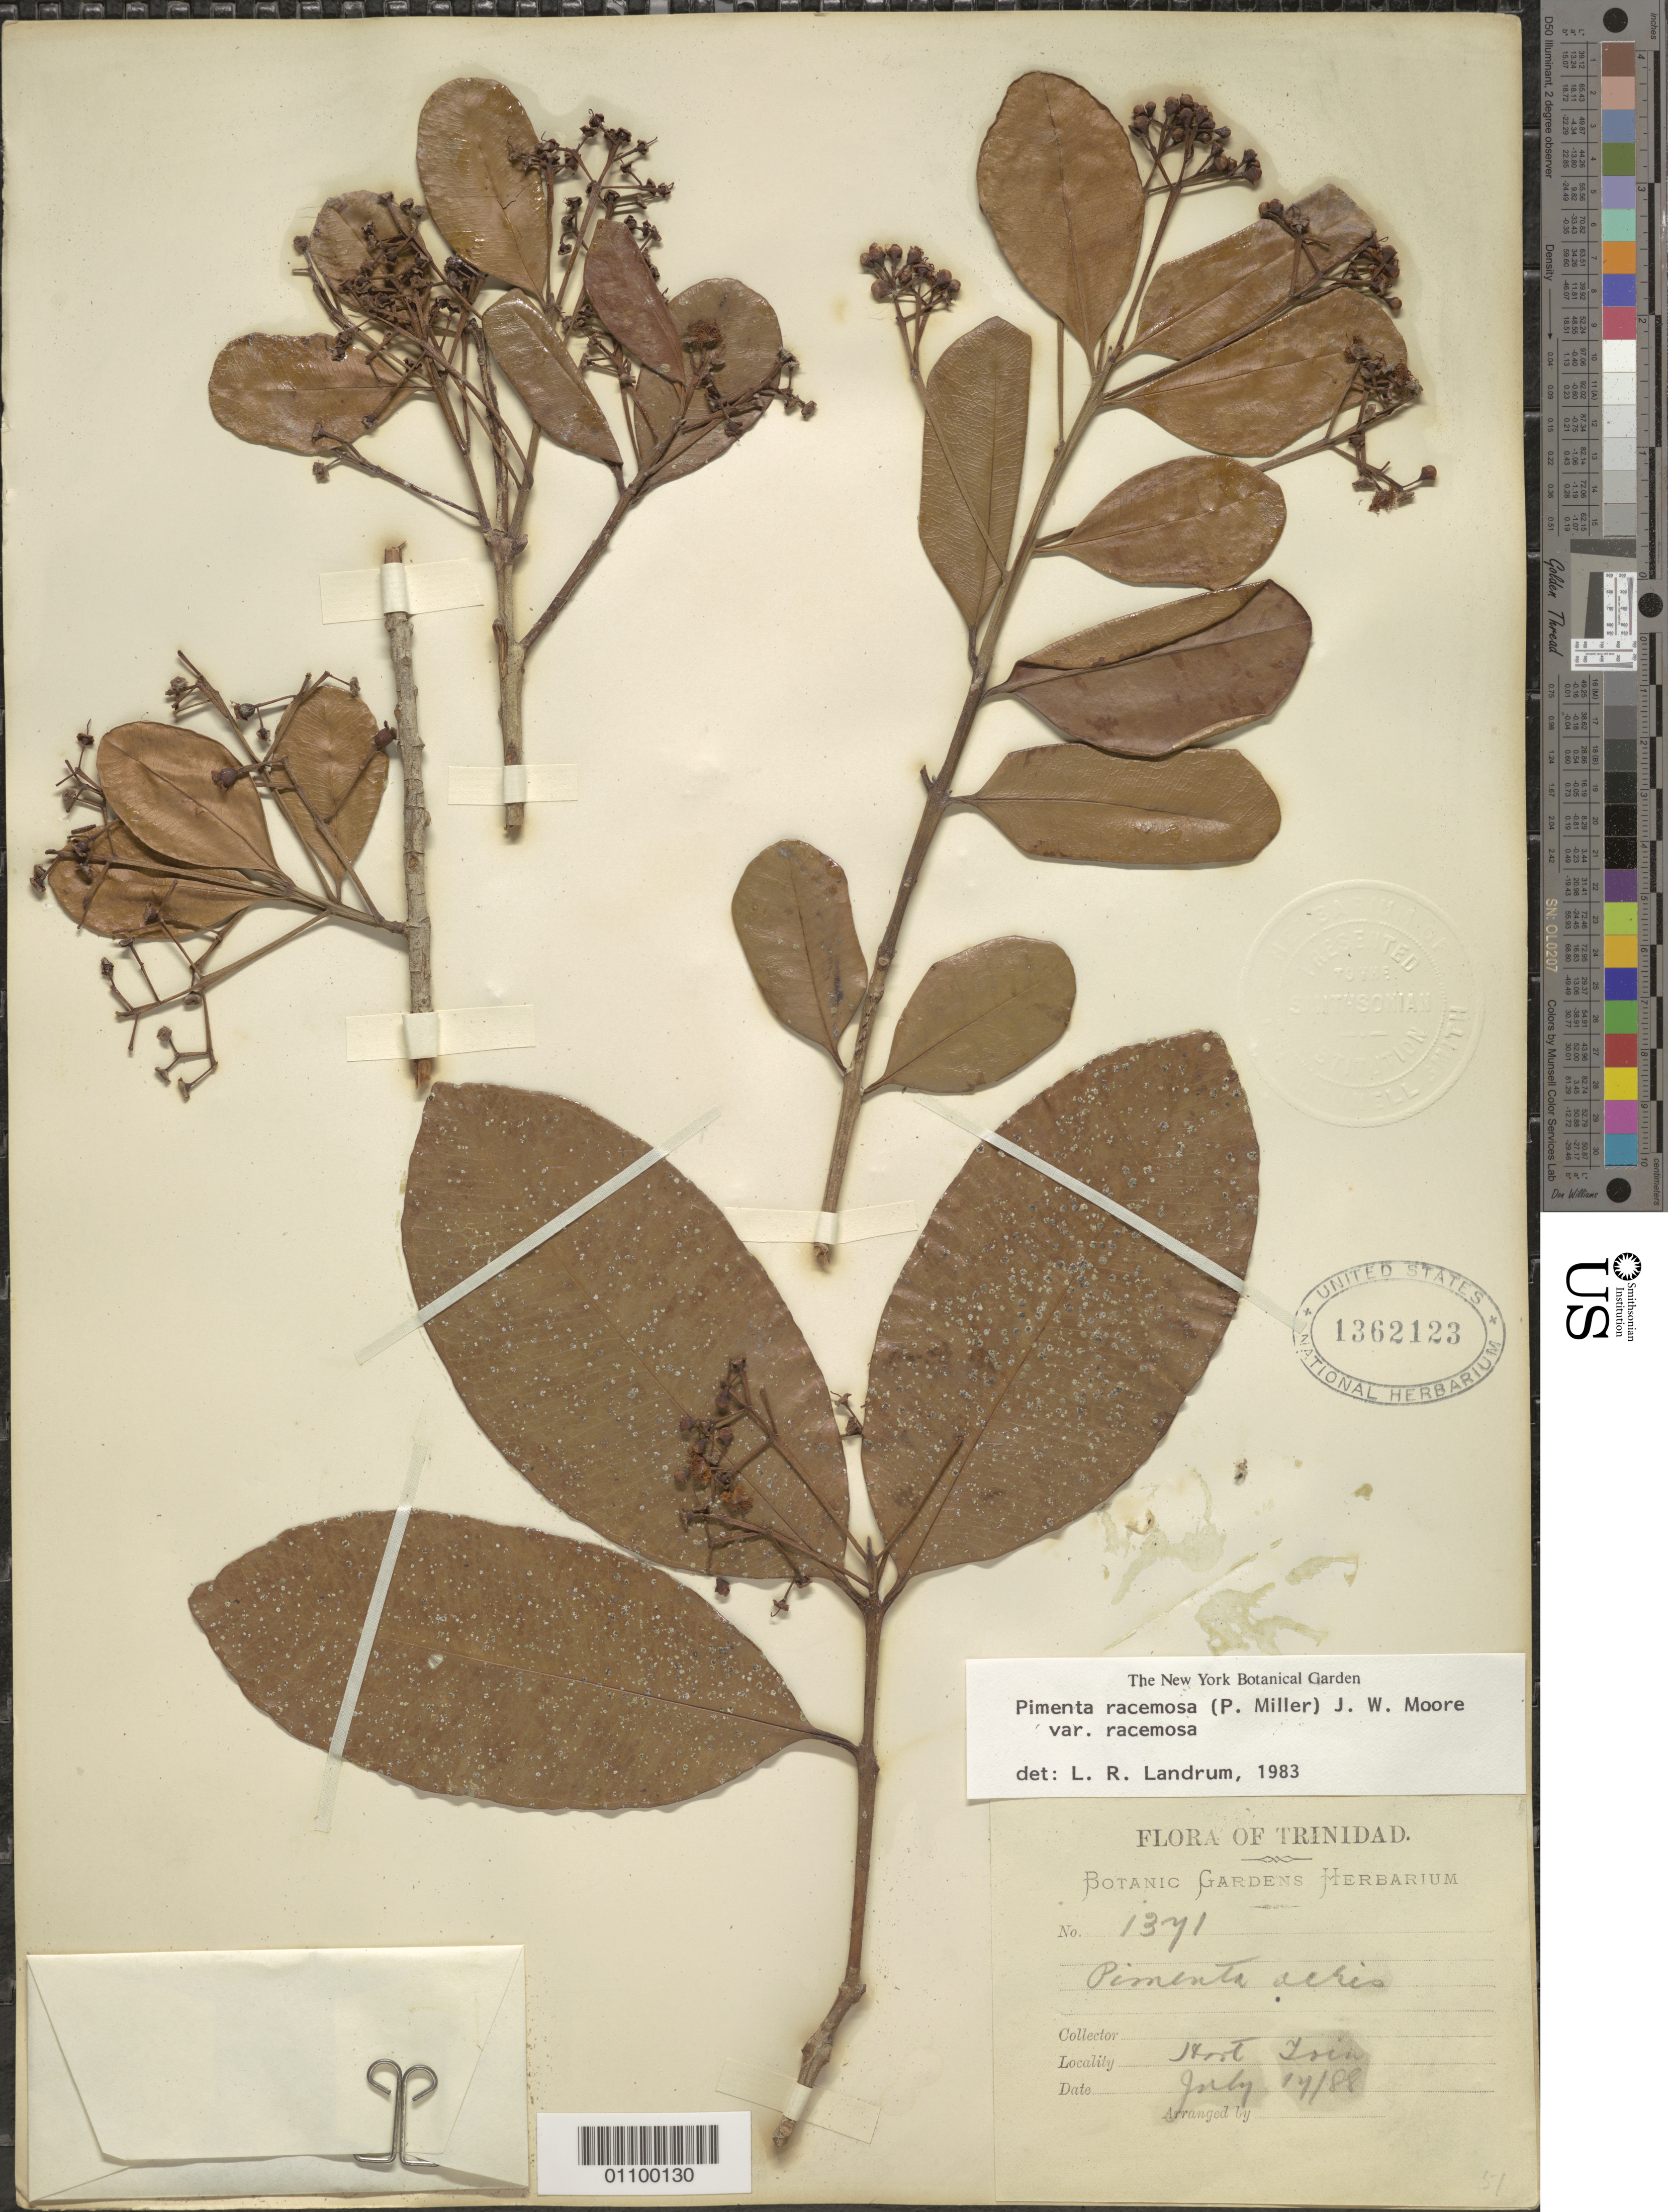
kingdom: Plantae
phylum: Tracheophyta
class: Magnoliopsida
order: Myrtales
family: Myrtaceae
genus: Pimenta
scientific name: Pimenta racemosa var. racemosa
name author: (Mill.) J.W. Moore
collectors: Botanic Gardens Herbarium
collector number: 1341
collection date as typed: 14 Jul 1878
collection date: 1878-07-14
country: Trinidad and Tobago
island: Trinidad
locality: Hrot Loin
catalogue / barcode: US 1362123